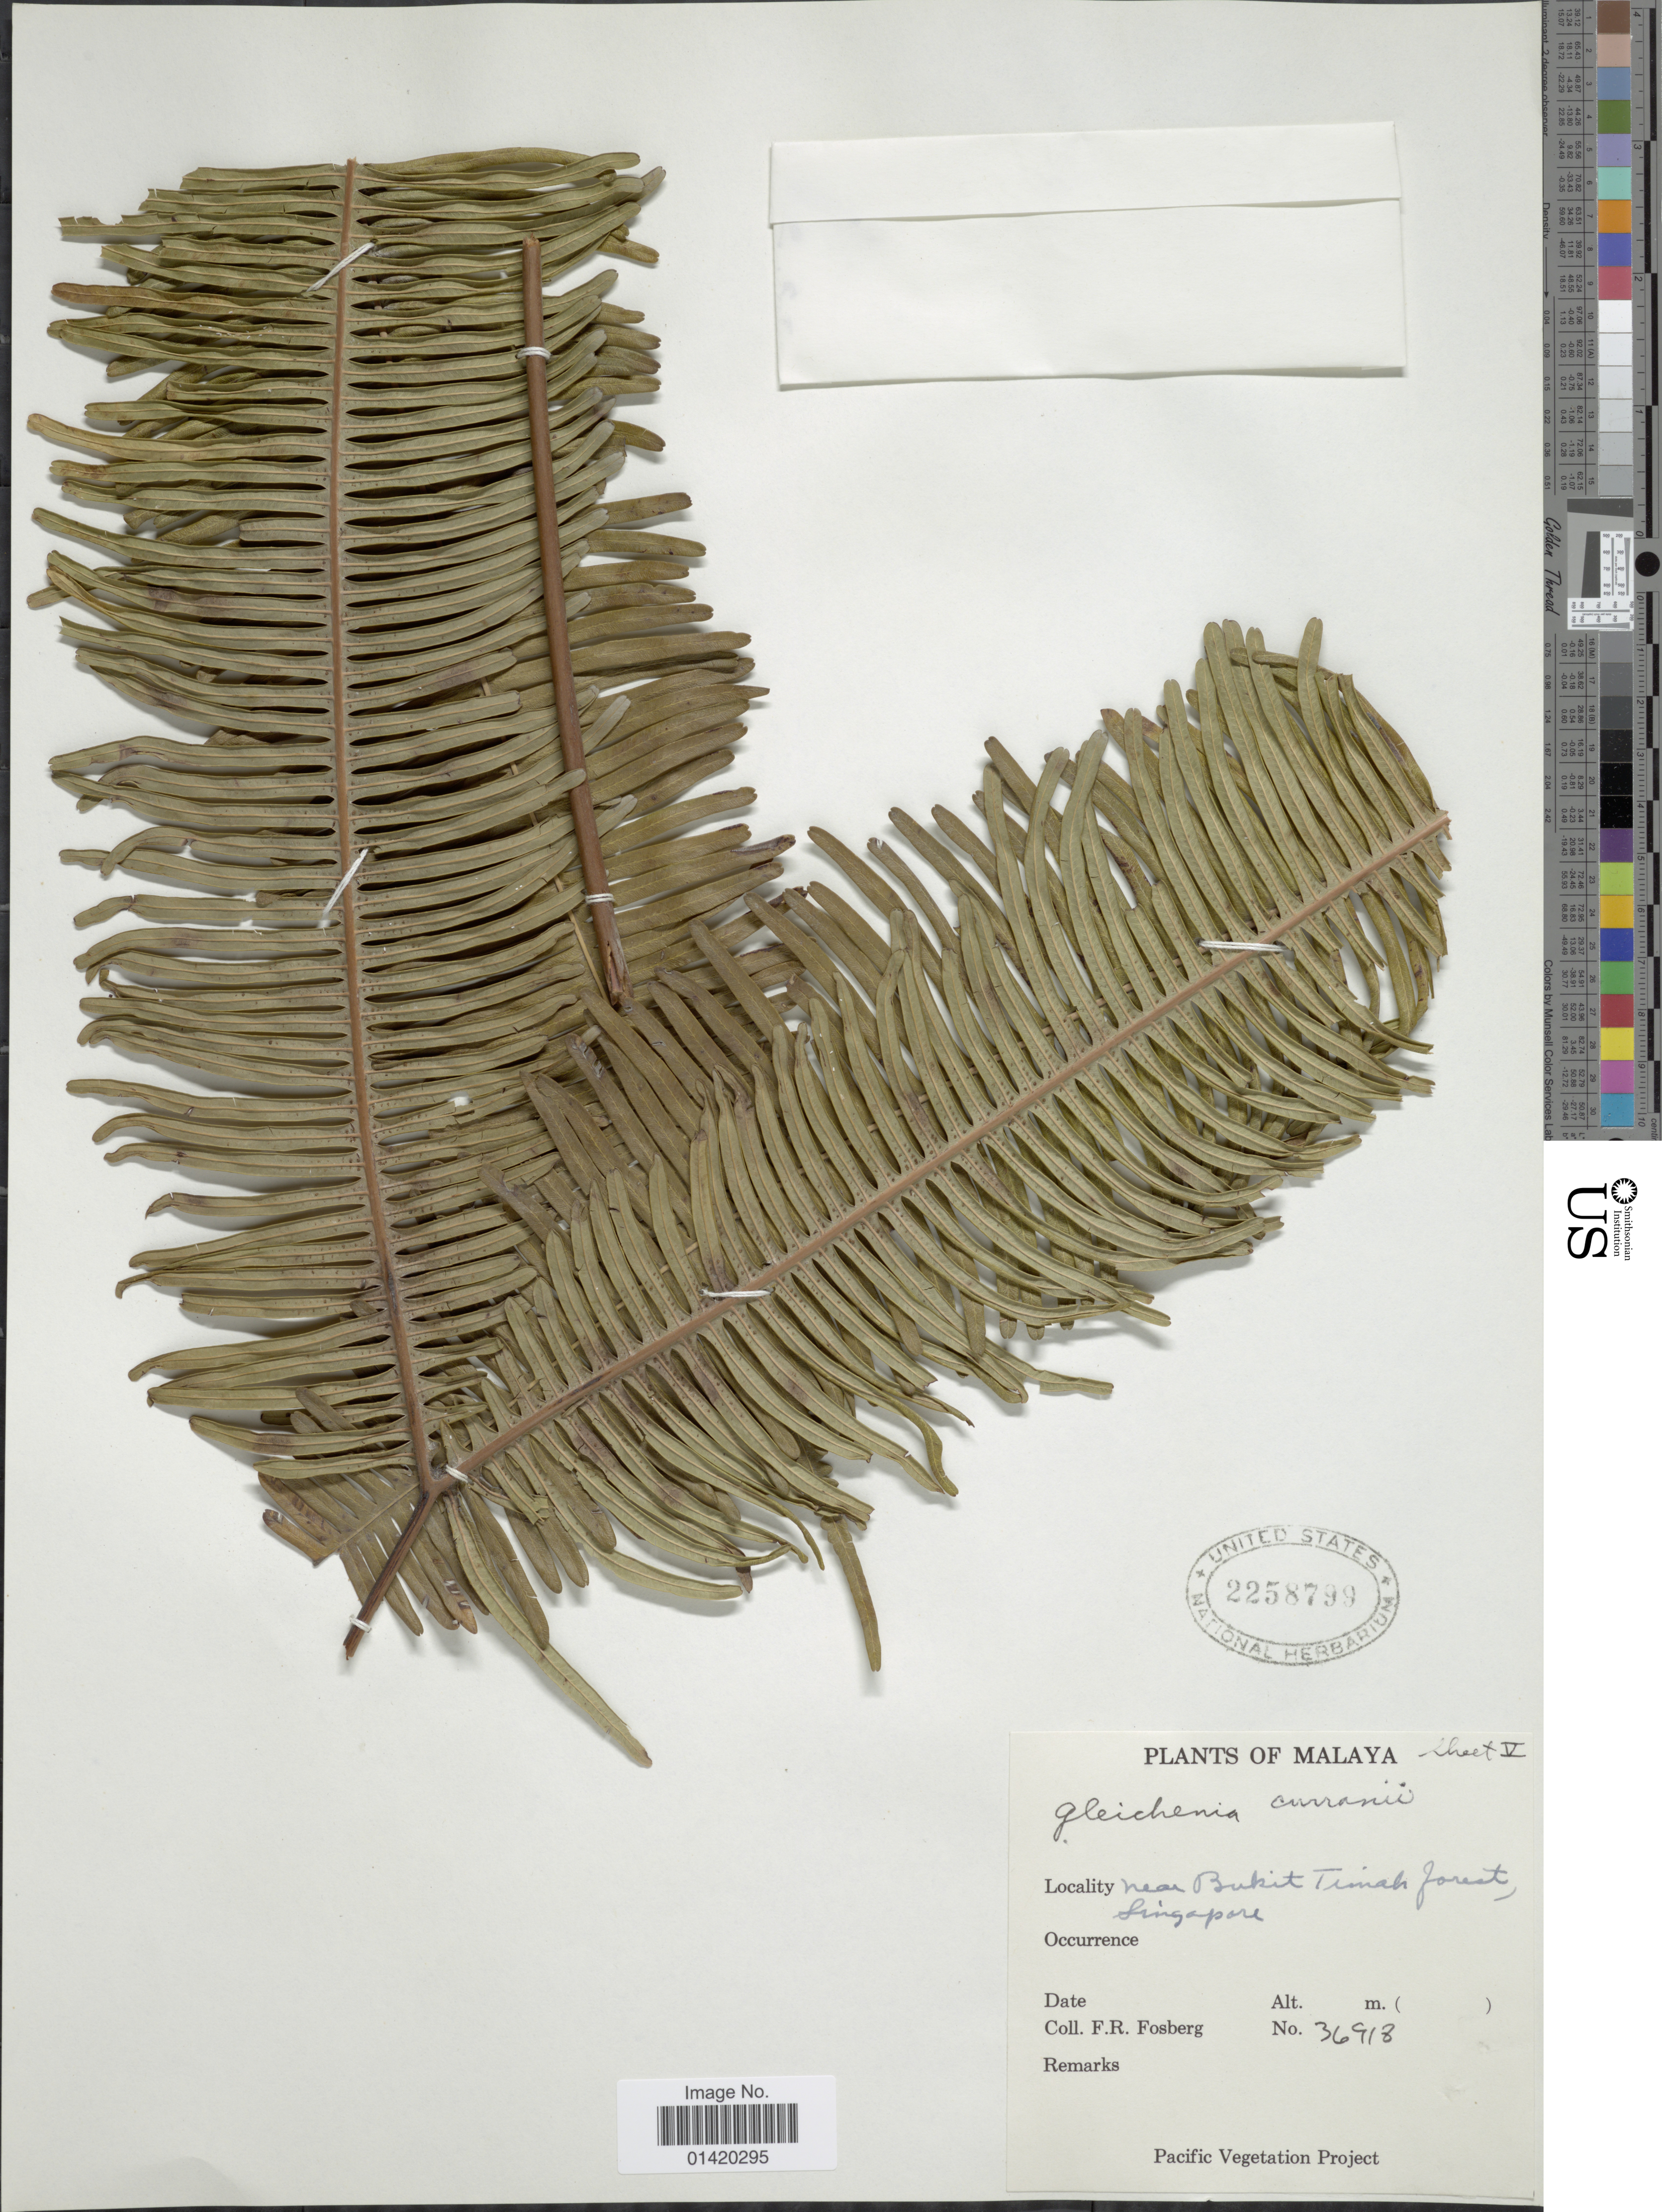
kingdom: Plantae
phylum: Tracheophyta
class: Polypodiopsida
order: Gleicheniales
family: Gleicheniaceae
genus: Dicranopteris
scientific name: Dicranopteris curranii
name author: Copel.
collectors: F. R. Fosberg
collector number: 36918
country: Singapore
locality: Malaya, Near Bukit Timah forest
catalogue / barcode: US 2258799